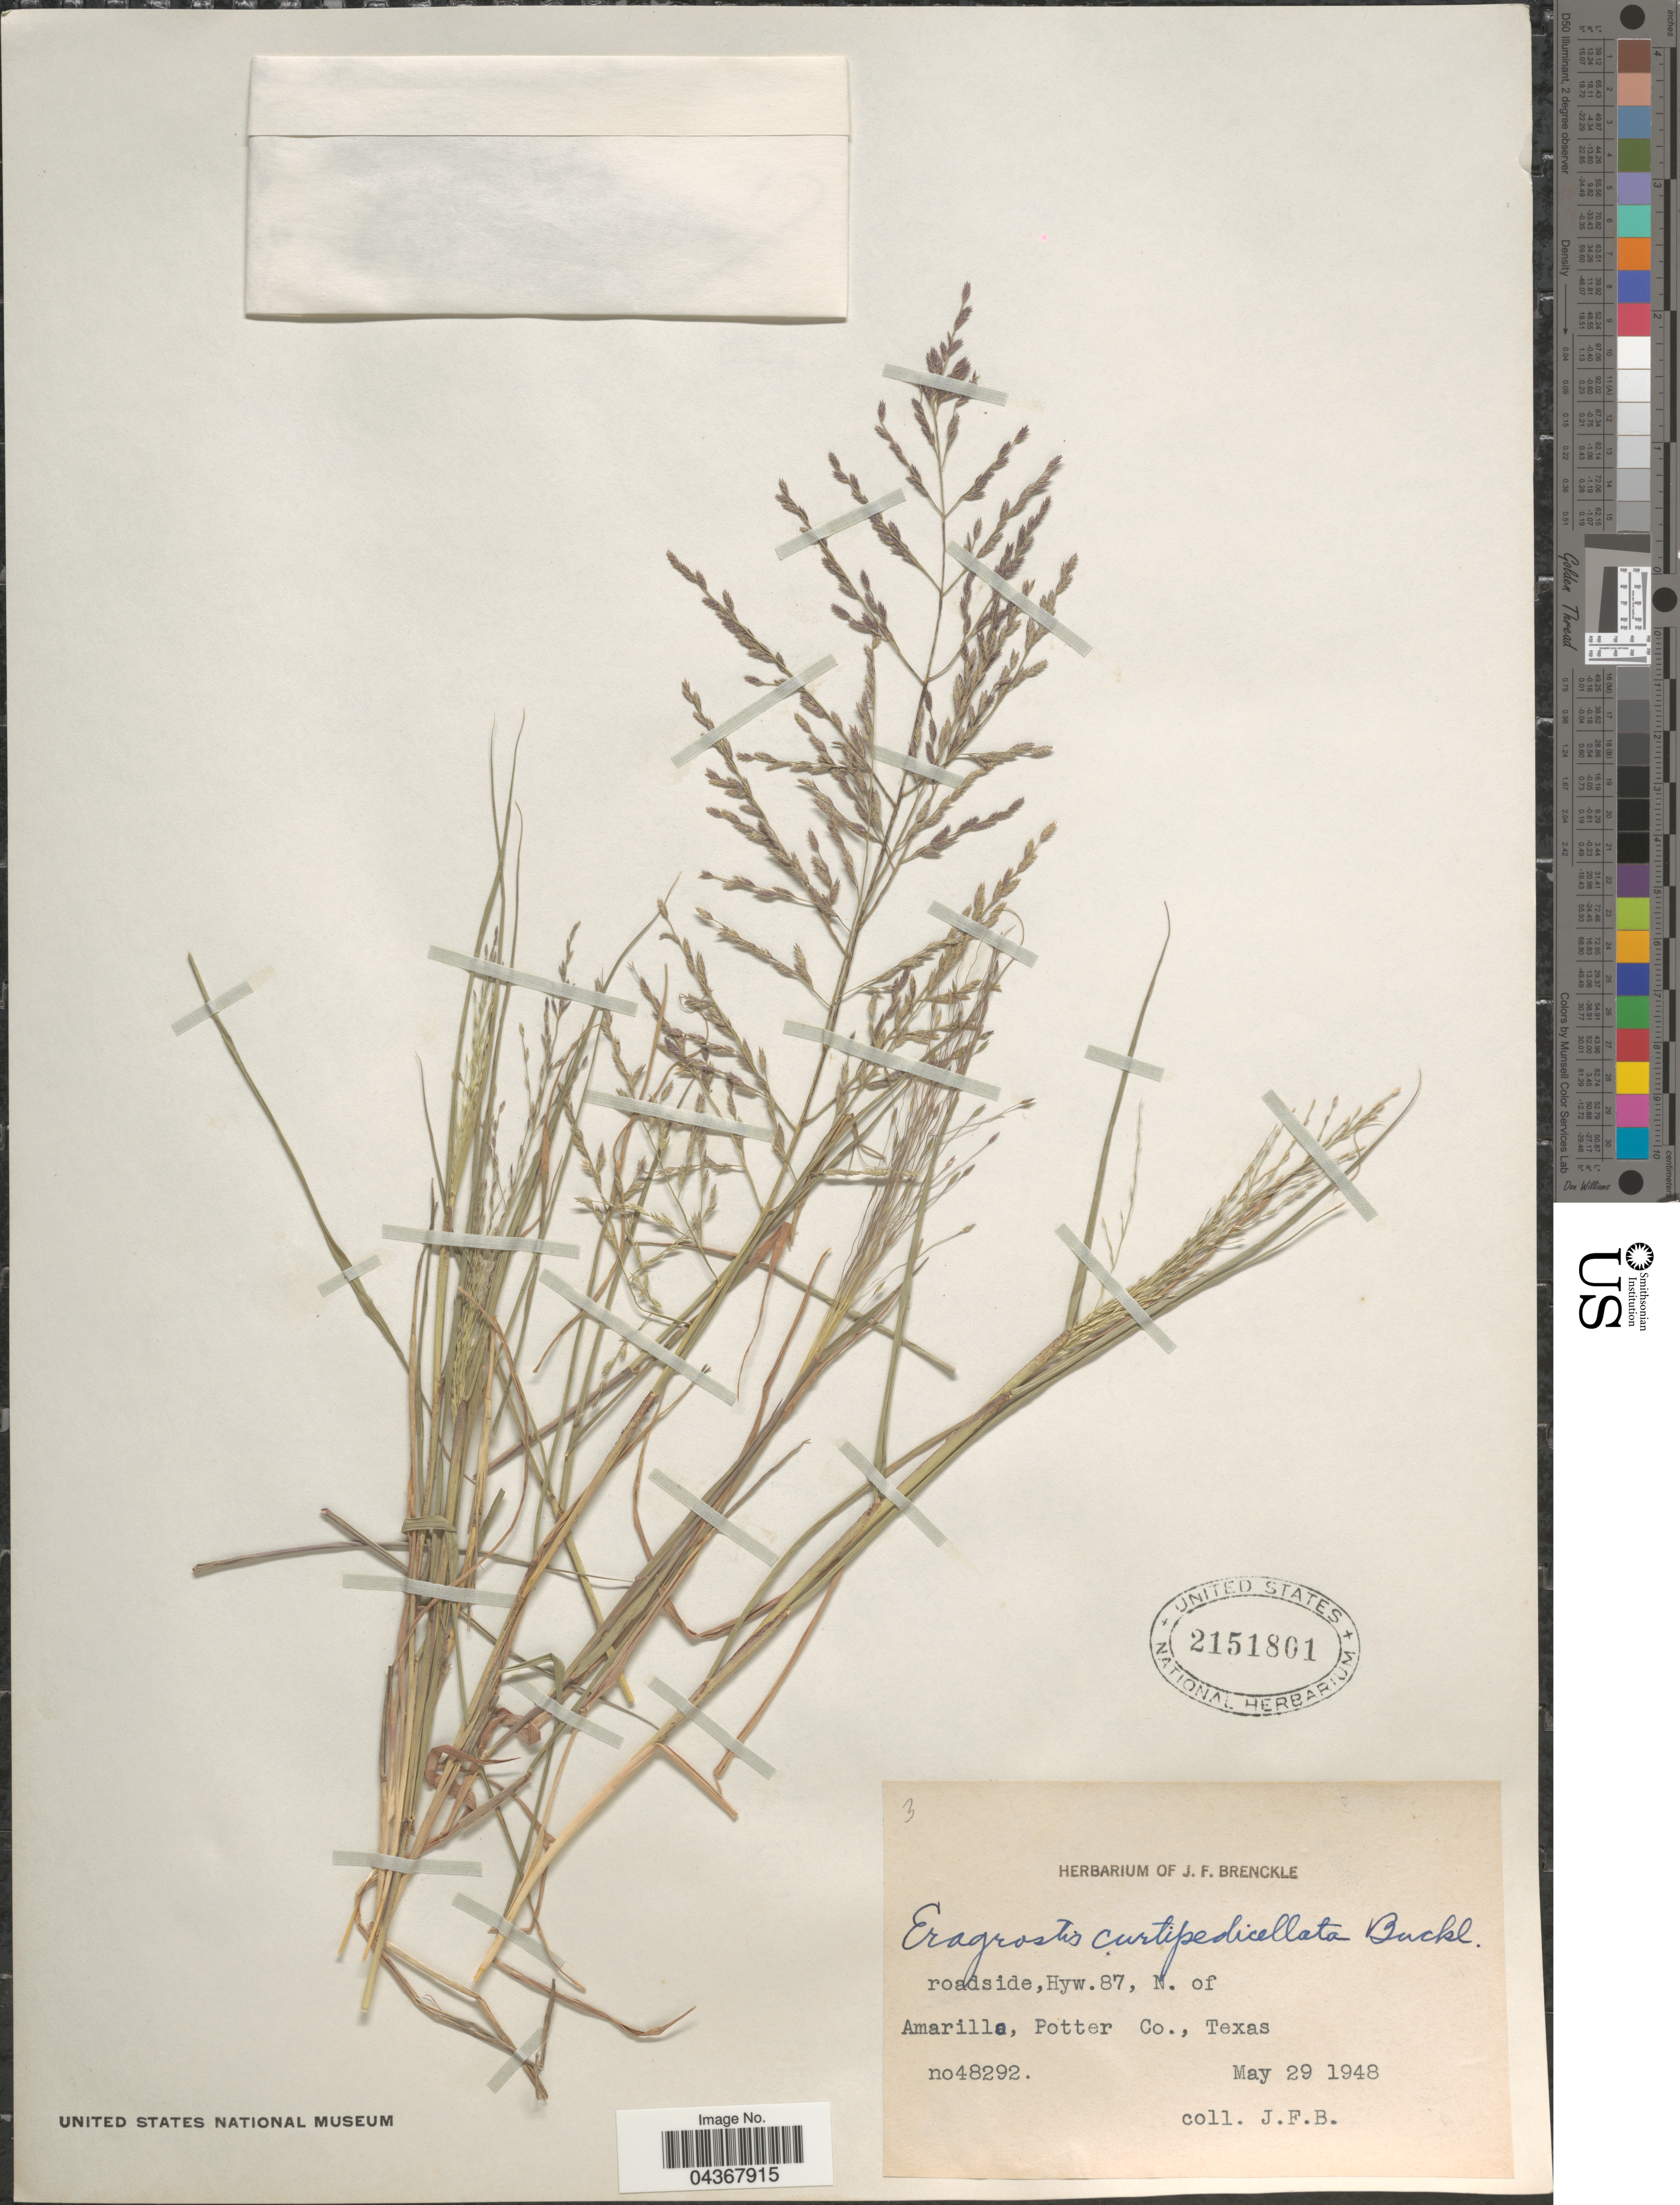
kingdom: Plantae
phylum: Tracheophyta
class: Liliopsida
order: Poales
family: Poaceae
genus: Eragrostis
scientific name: Eragrostis curtipedicellata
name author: Buckley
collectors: J. Brenckle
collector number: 48292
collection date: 1948-05-29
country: United States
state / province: Texas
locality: Roadside, Hyw. 87, N. of Amarillo, Potter Co.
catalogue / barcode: US 2151801